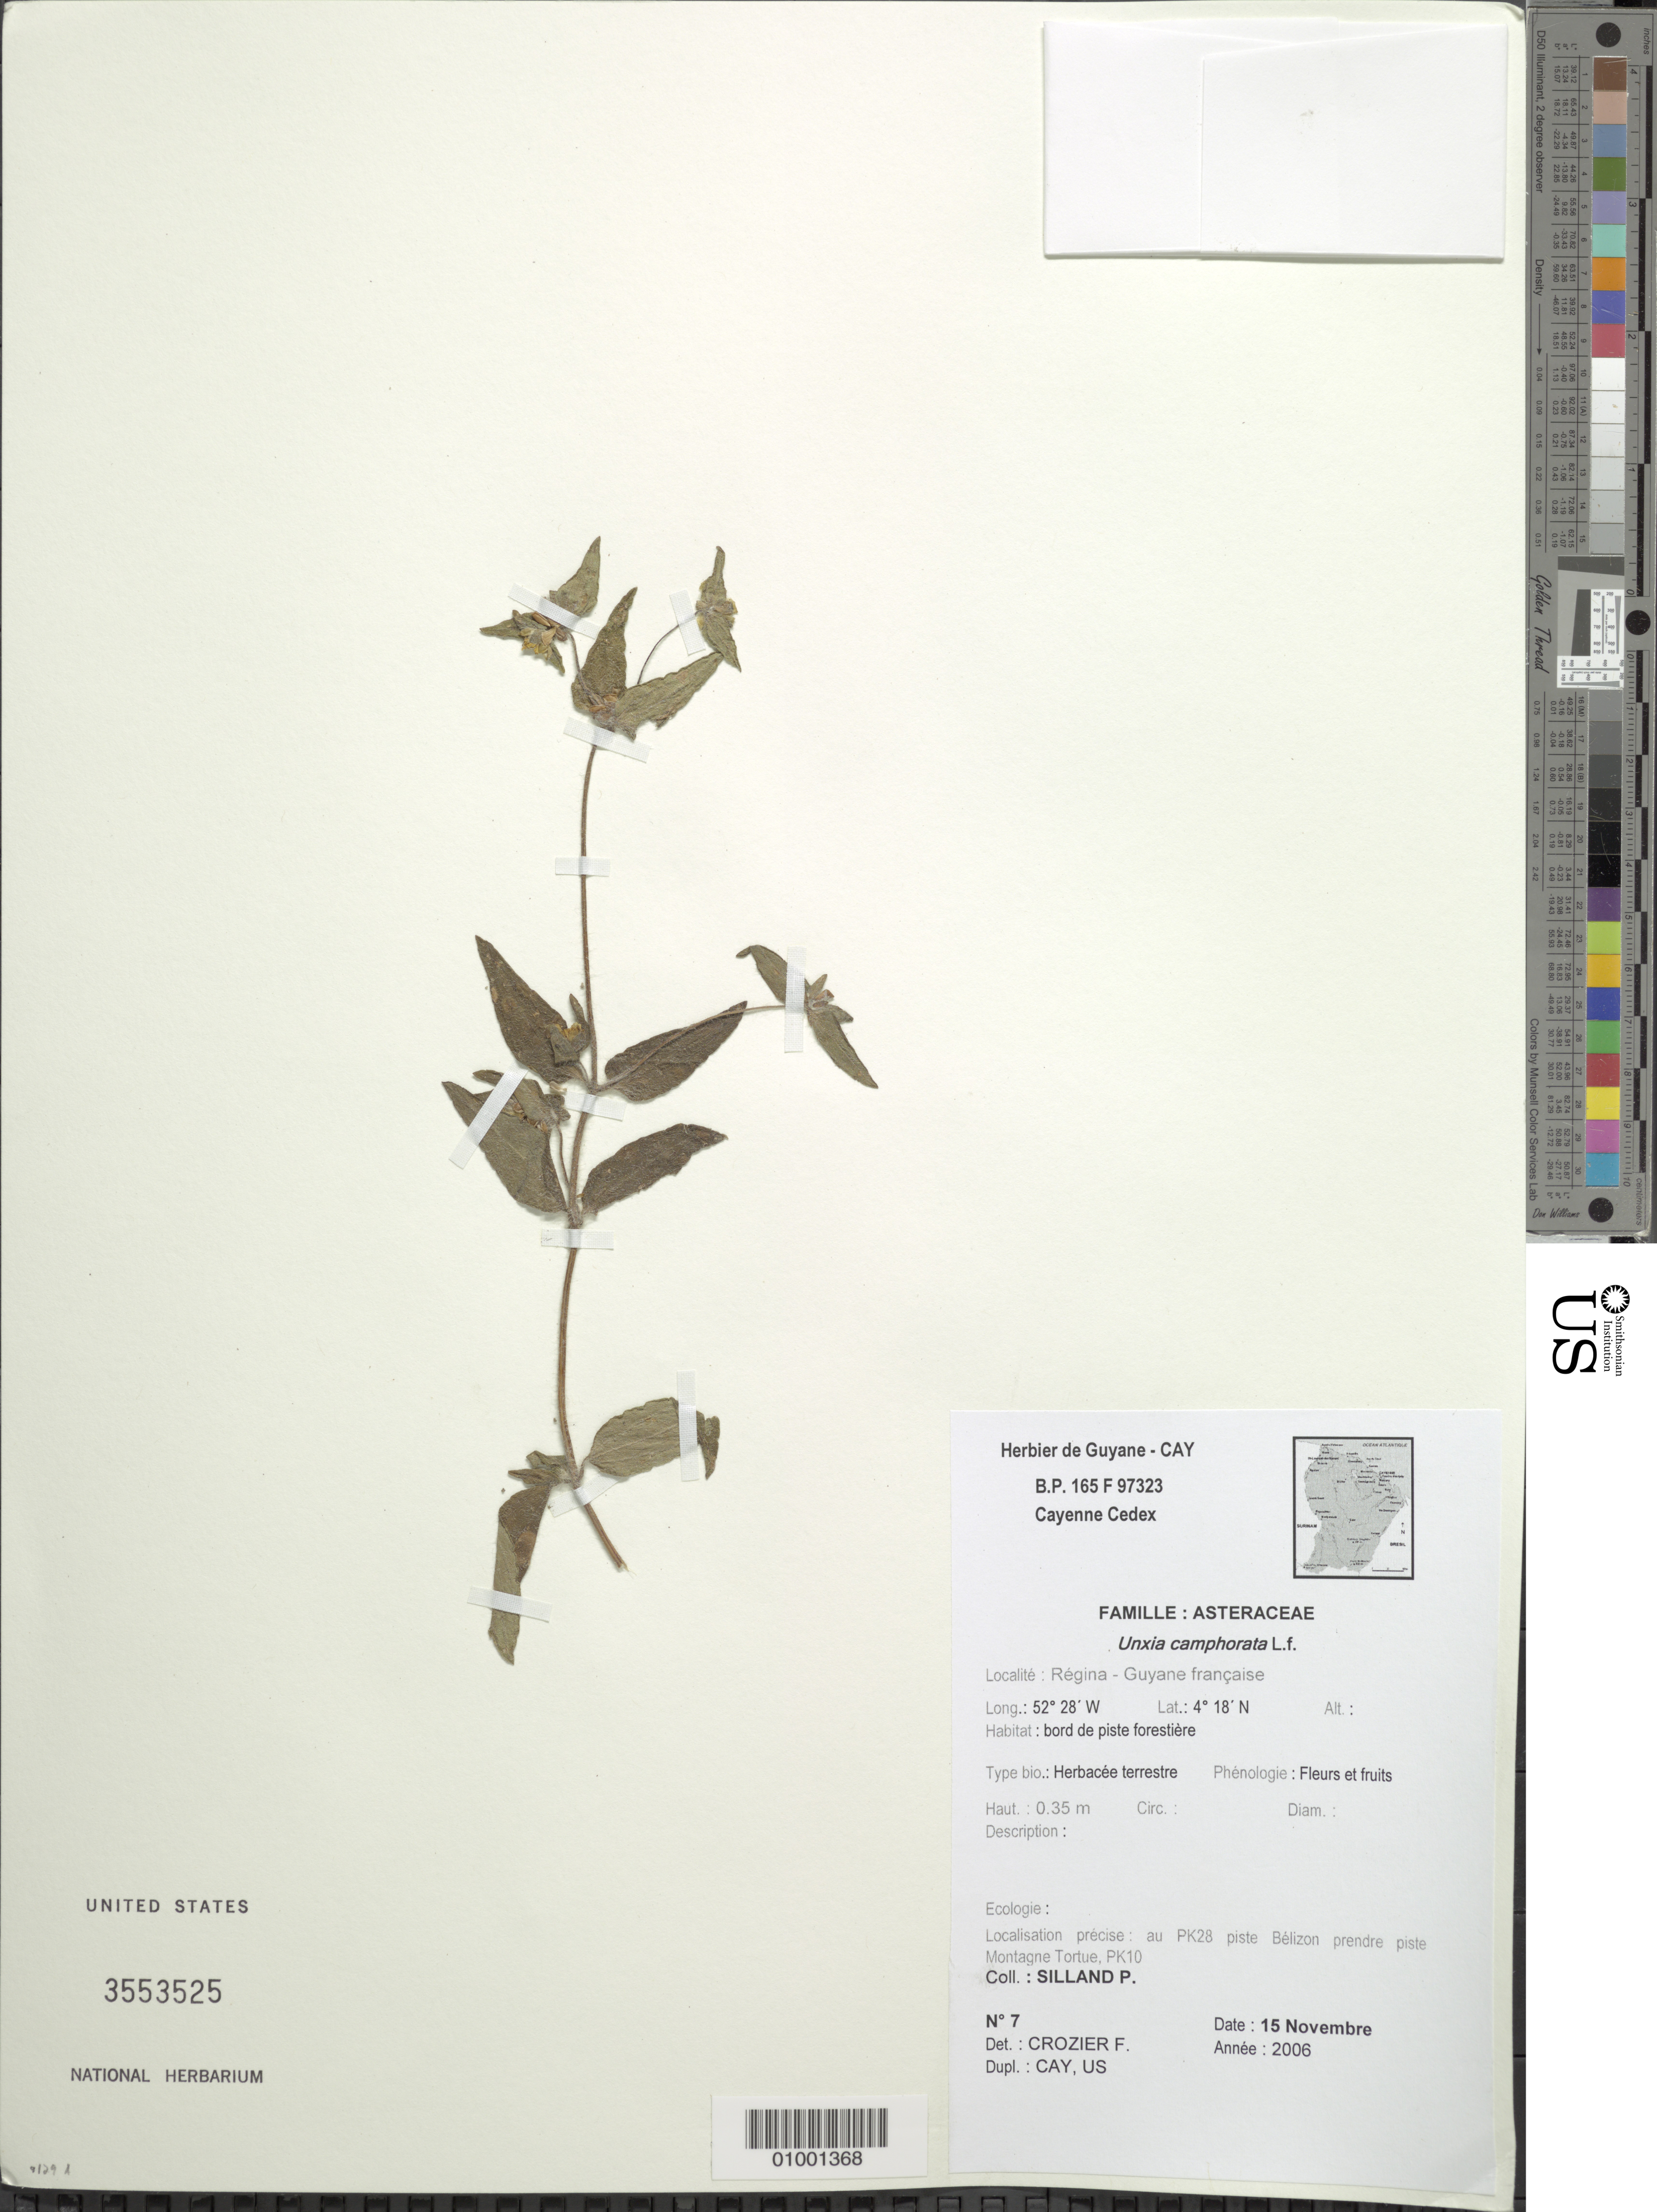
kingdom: Plantae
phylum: Tracheophyta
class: Magnoliopsida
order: Asterales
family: Asteraceae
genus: Unxia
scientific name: Unxia camphorata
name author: L. f.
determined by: Crozier, F.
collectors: P. Silland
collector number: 7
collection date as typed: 15-Nov-06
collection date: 2006-11-15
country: French Guiana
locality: Régina, au PK28 piste Bélizon prendre piste Montagne Tortue, PK 10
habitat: Borde de piste forestiere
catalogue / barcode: US 3553525